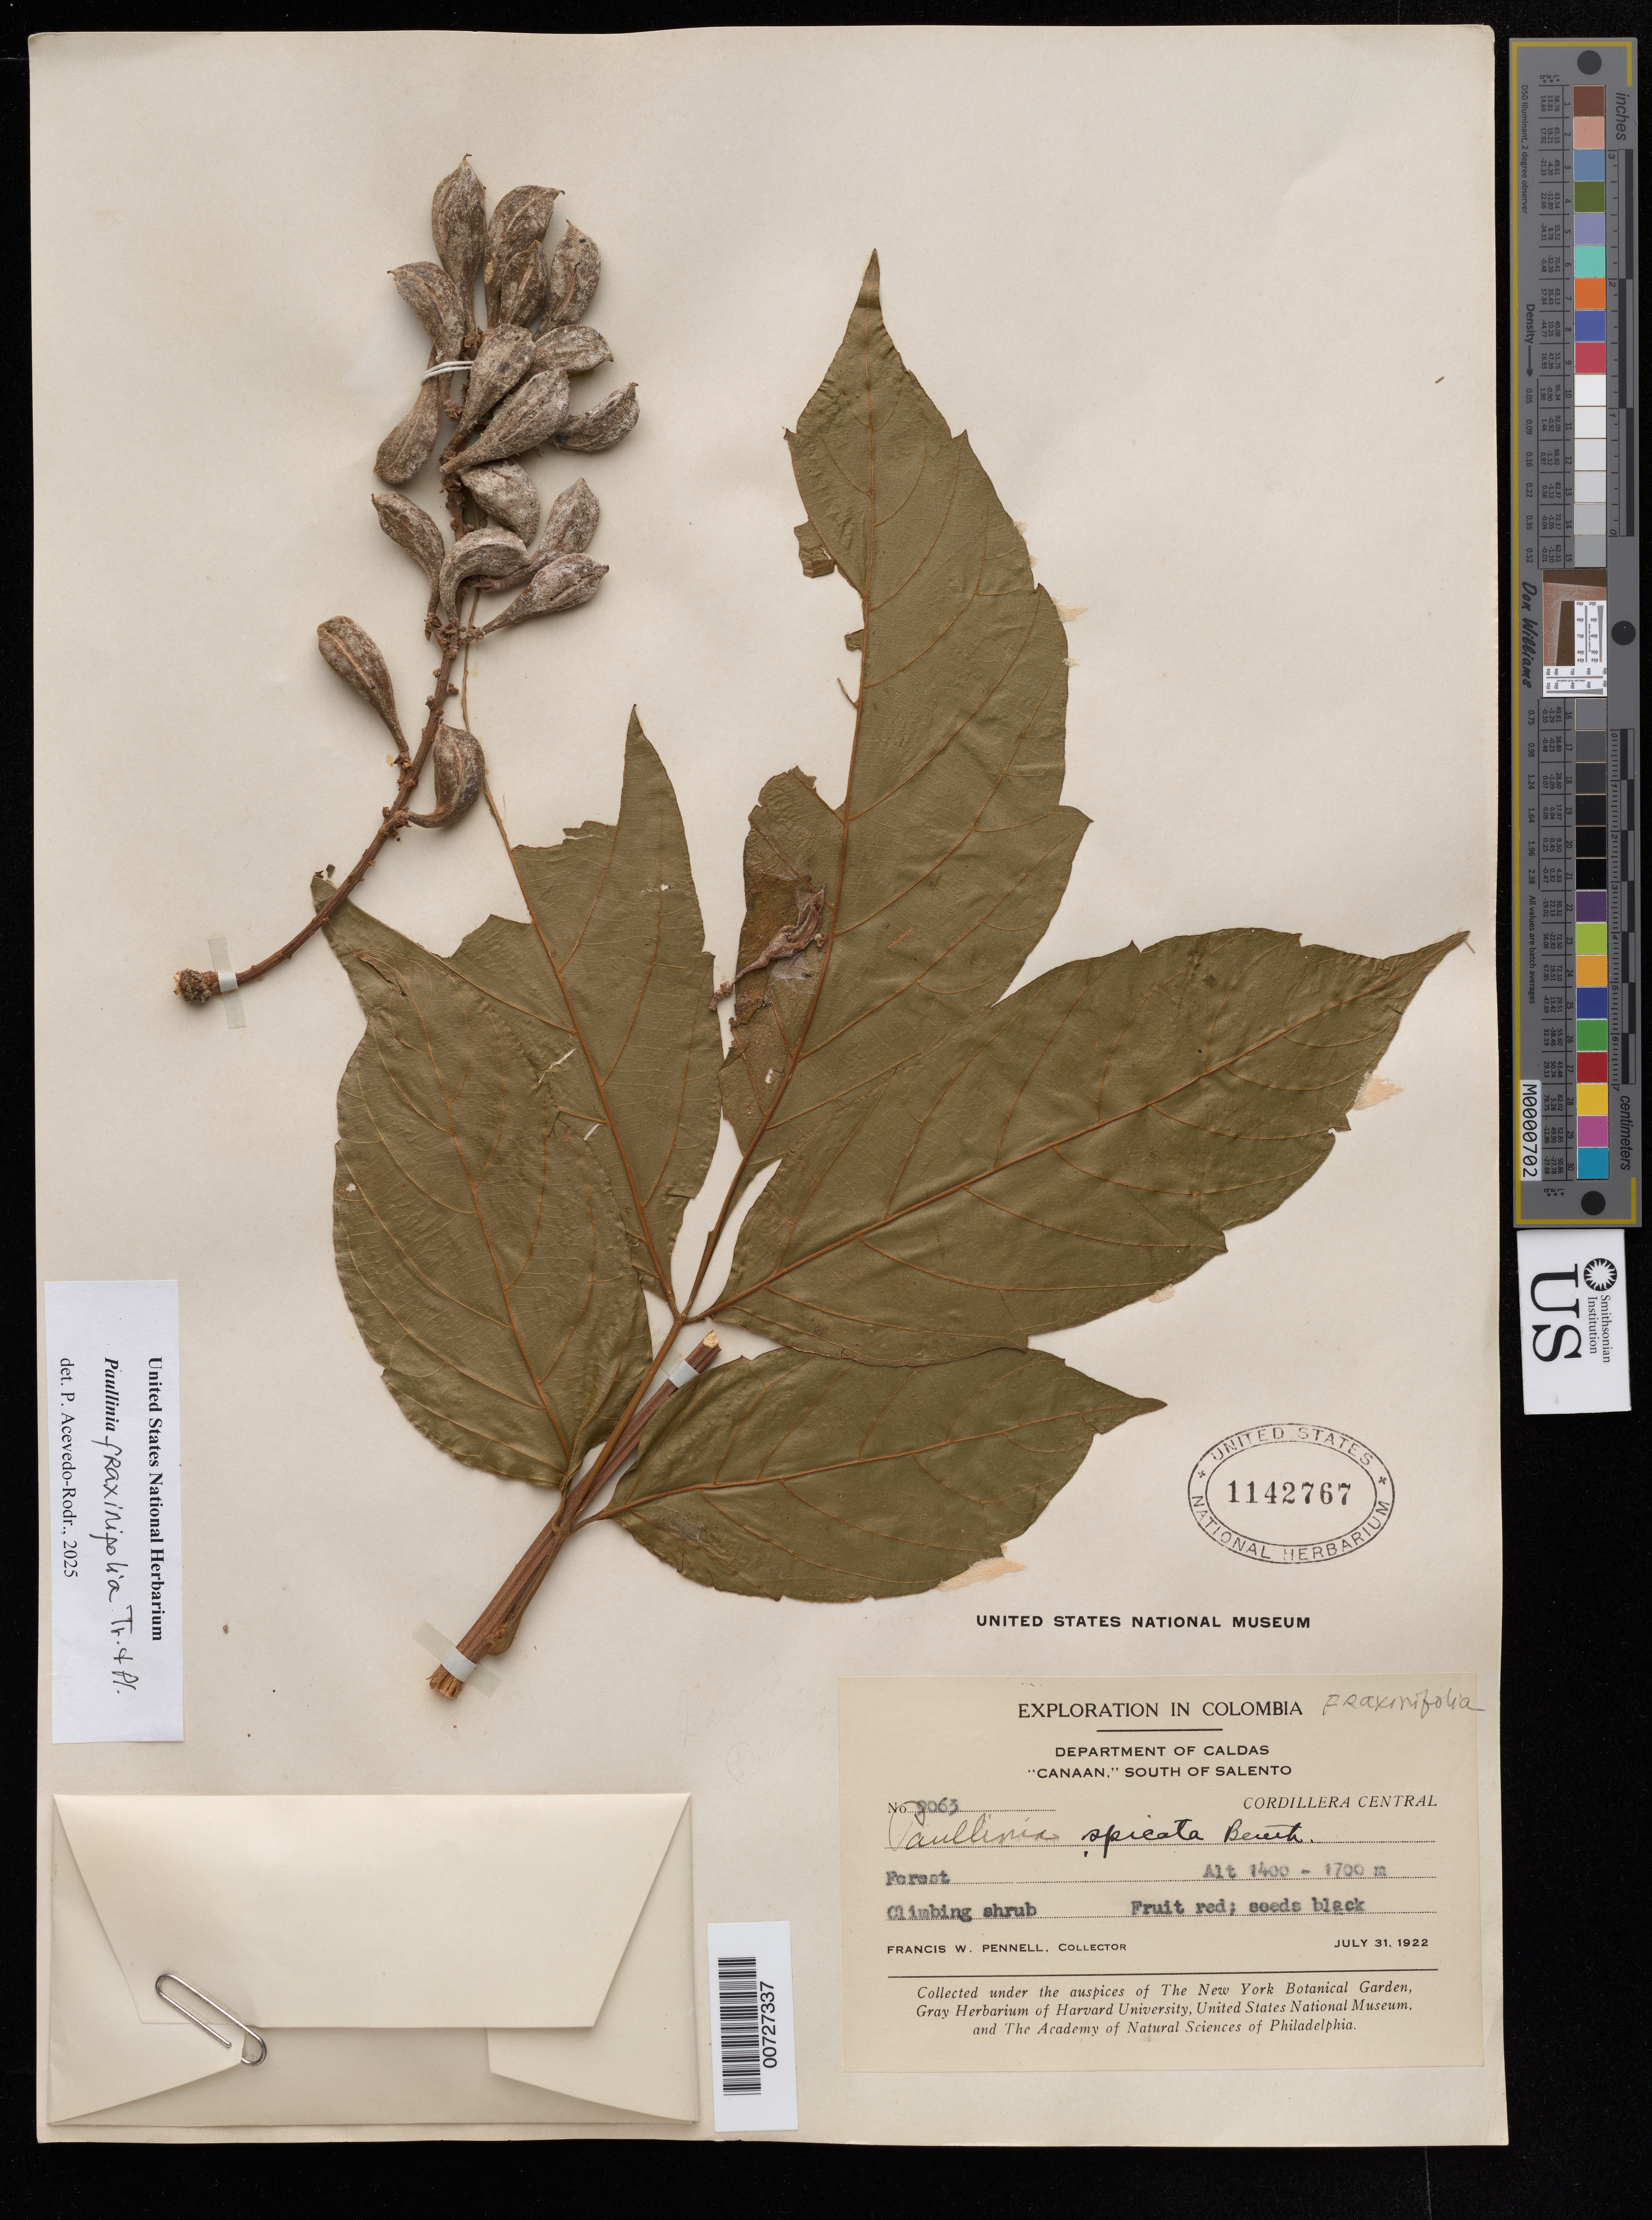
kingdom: Plantae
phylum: Tracheophyta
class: Magnoliopsida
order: Sapindales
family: Sapindaceae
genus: Paullinia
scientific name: Paullinia spicata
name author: Benth.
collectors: F. W. Pennell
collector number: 9063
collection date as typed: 31 Jul 1922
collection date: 1922-07-31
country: Colombia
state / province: Caldas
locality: Canaan, S of Salento, Cordillera Central.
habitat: Forest.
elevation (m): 1400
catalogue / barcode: US 1142767